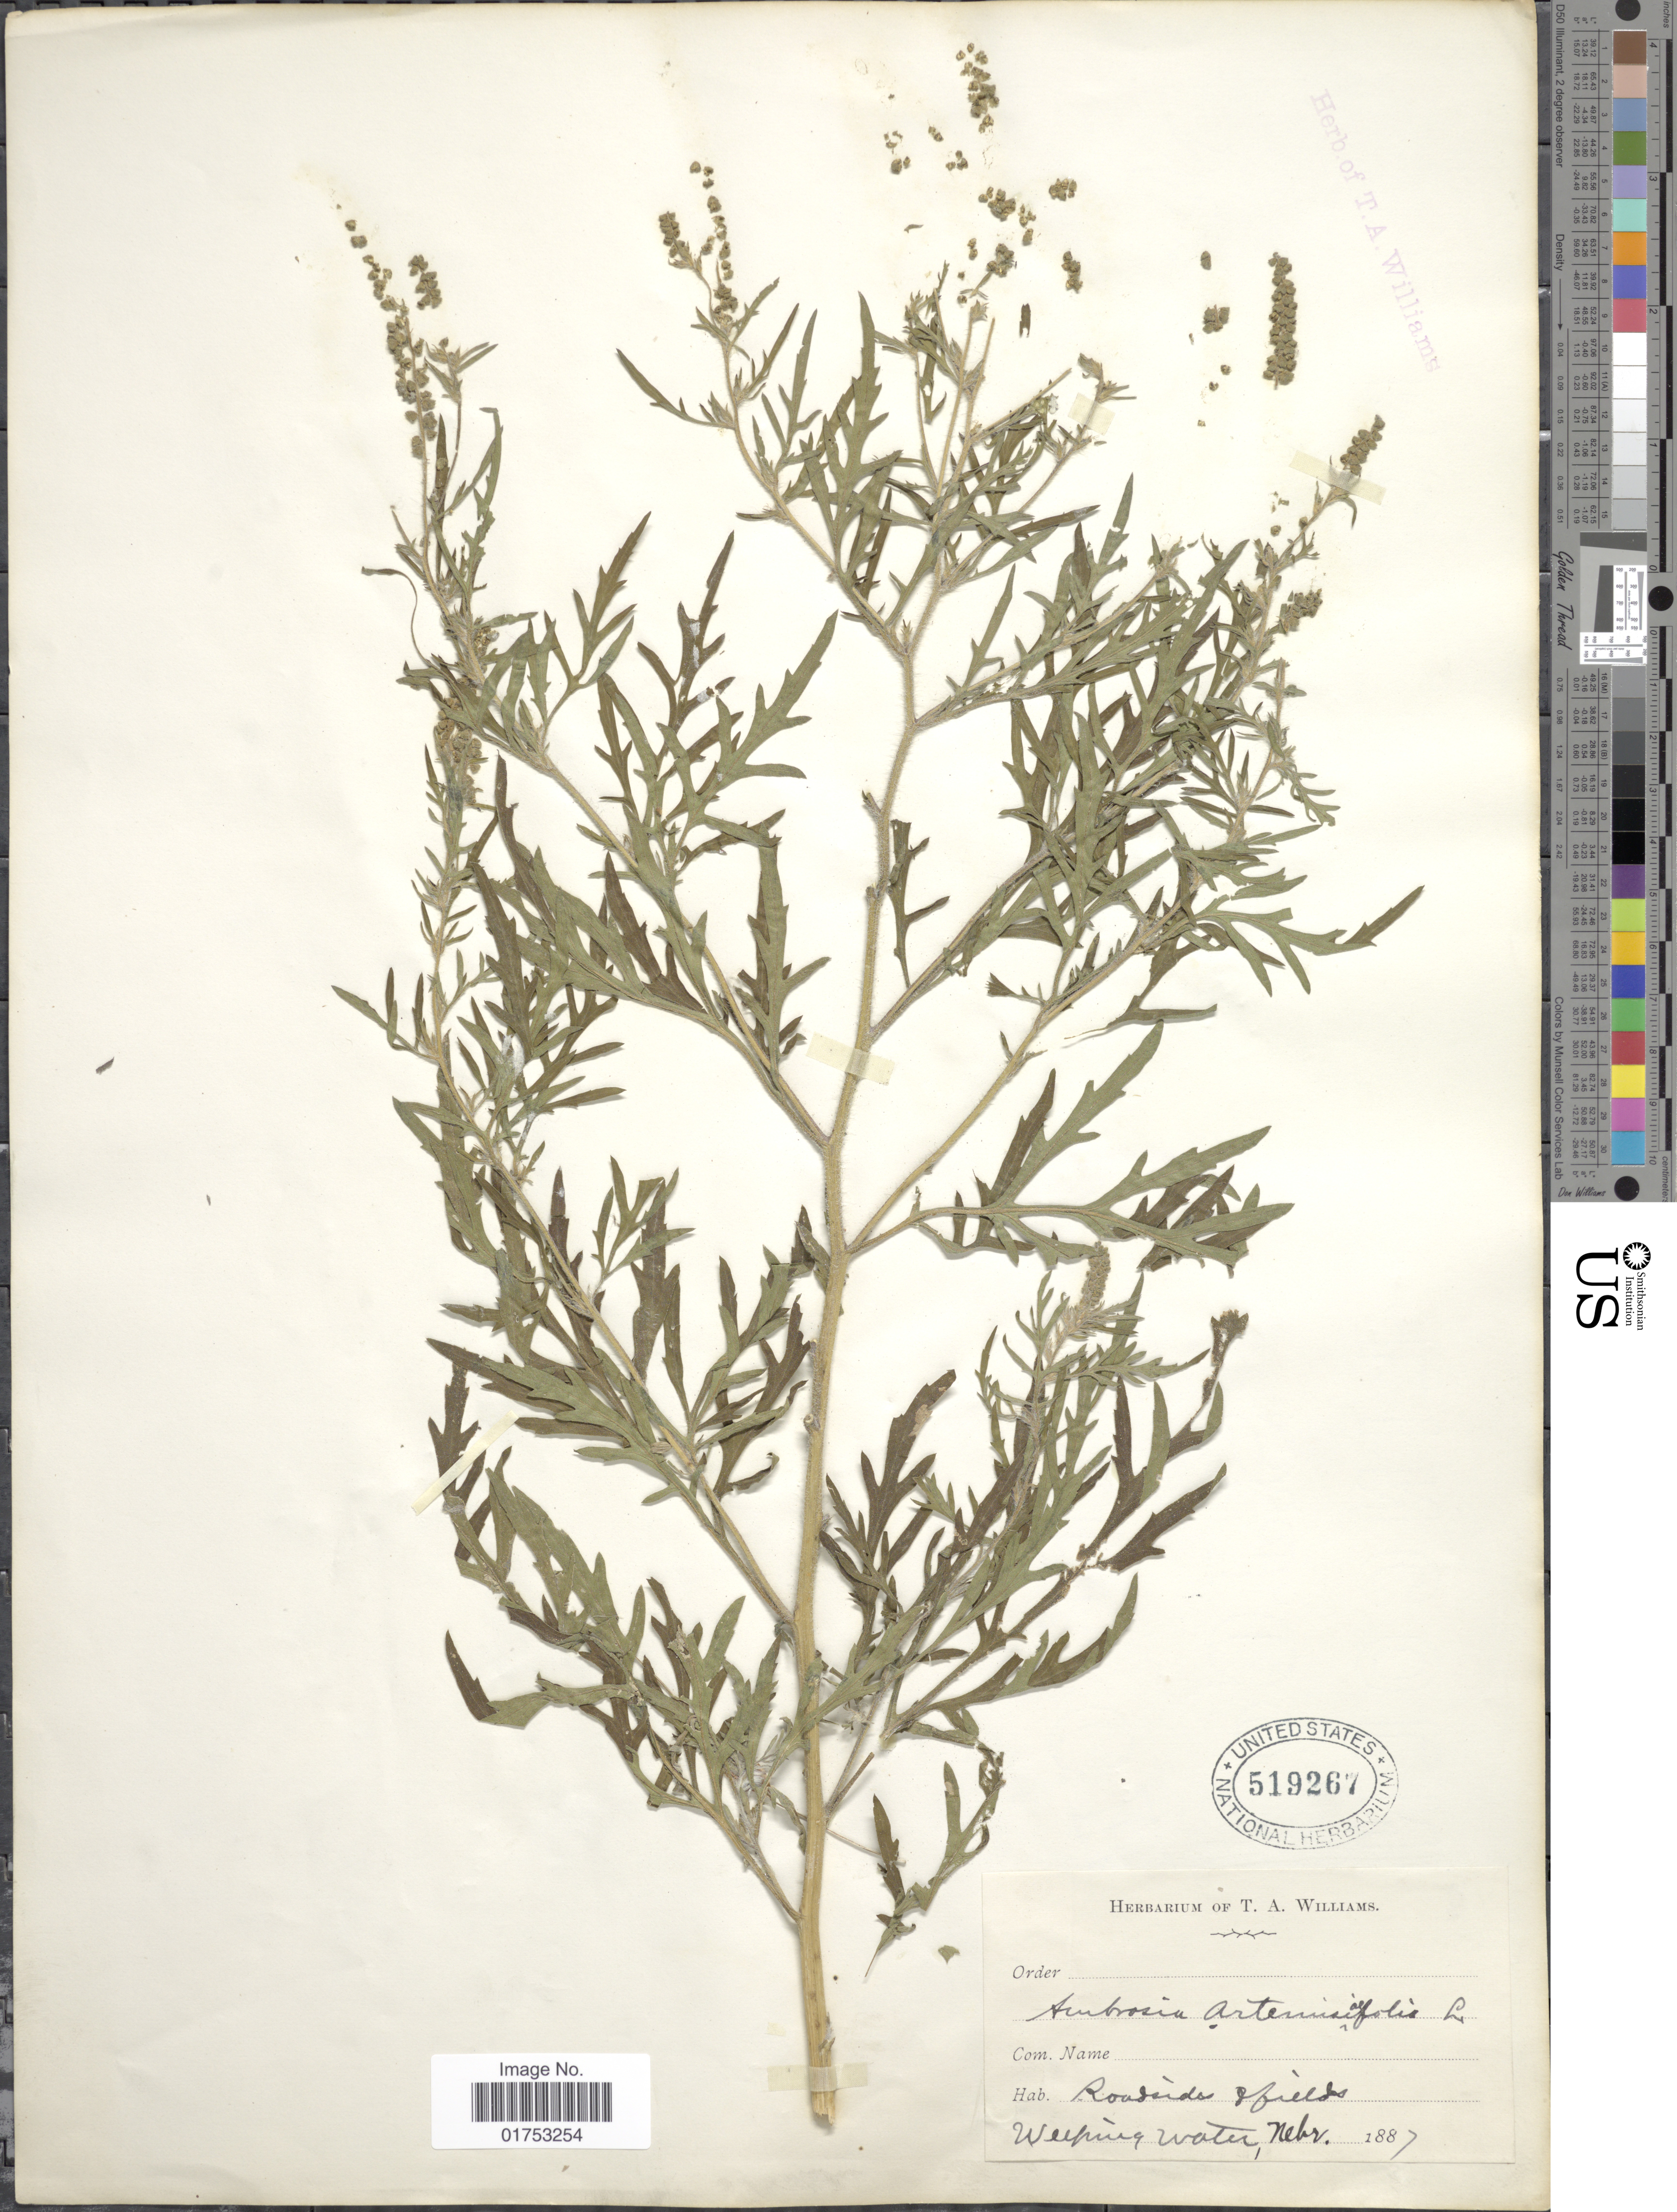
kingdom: Plantae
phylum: Tracheophyta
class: Magnoliopsida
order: Asterales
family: Asteraceae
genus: Ambrosia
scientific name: Ambrosia artemisiifolia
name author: L.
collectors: ex herb. Thos. A. Williams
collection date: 1887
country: United States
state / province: Nebraska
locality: Weeping Water, Nebr.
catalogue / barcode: US 519267